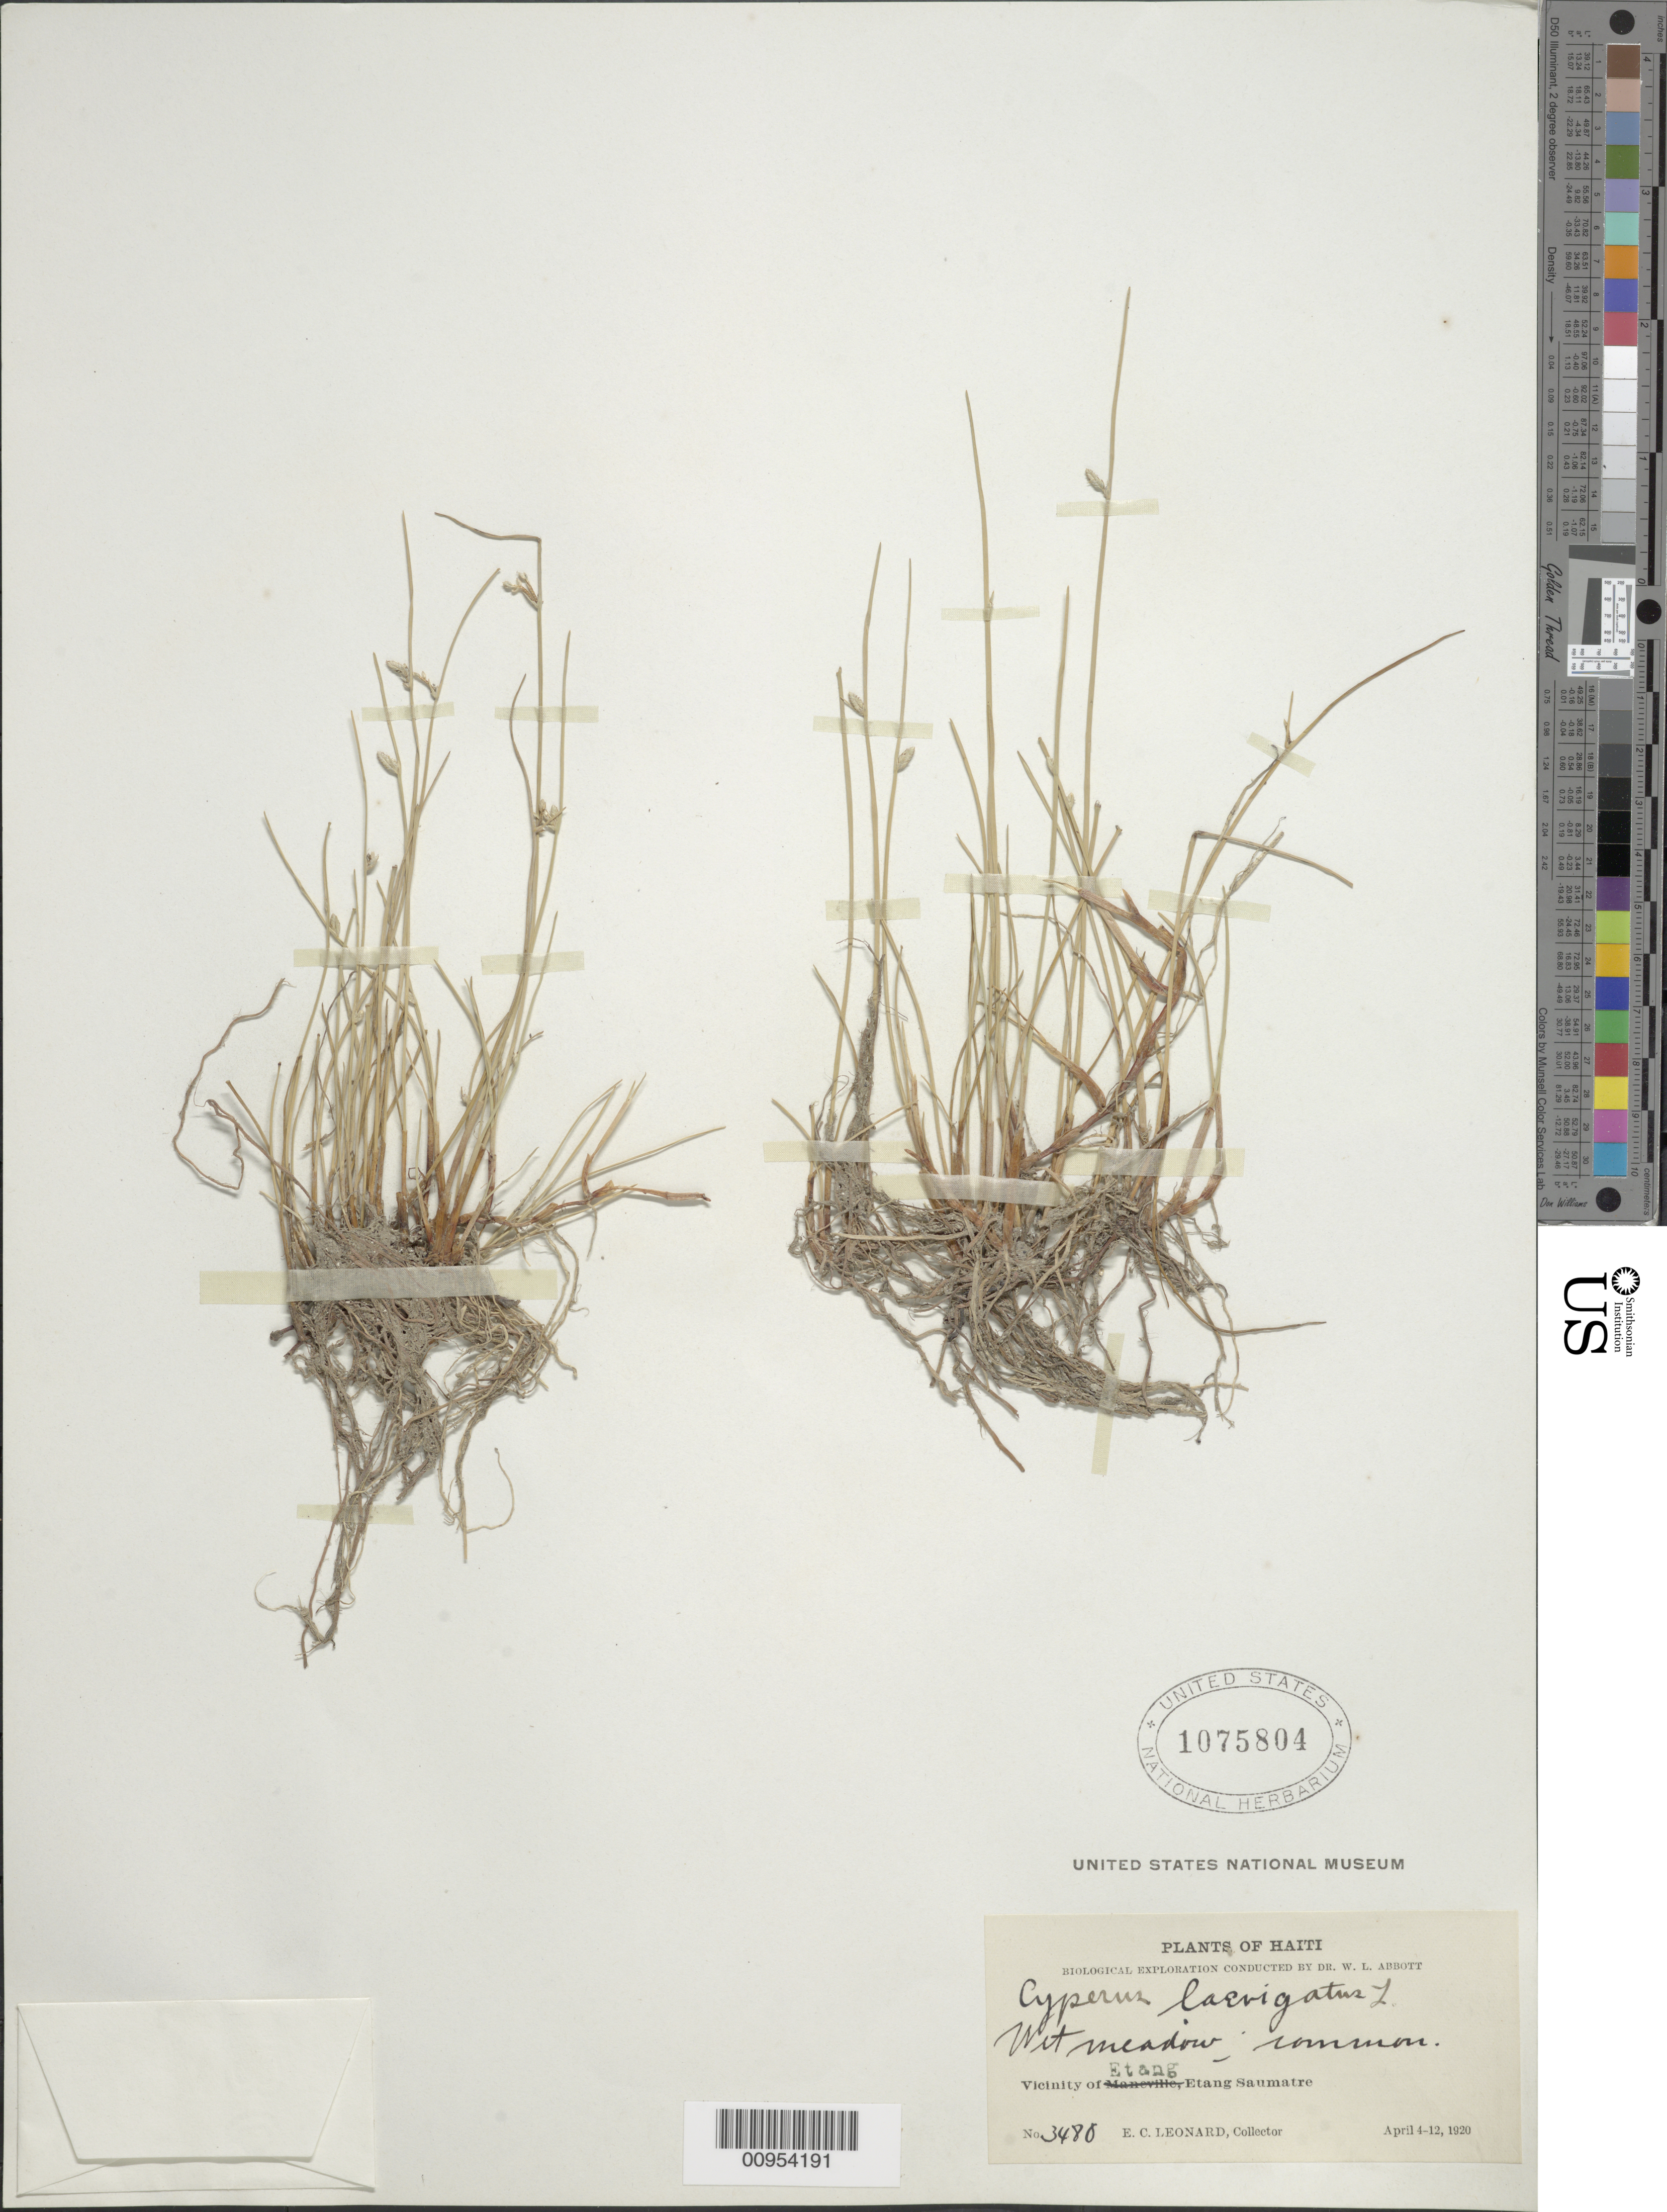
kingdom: Plantae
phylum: Tracheophyta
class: Liliopsida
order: Poales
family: Cyperaceae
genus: Cyperus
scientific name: Cyperus laevigatus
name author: L.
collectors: E. C. Leonard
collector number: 3480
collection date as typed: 04 Apr 1920 to 12 Apr 1920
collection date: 1920-04-04/1920-04-12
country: Haiti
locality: meadow, vicinity of Etang, Etang Saumatre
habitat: Wet meadow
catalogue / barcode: US 1075804